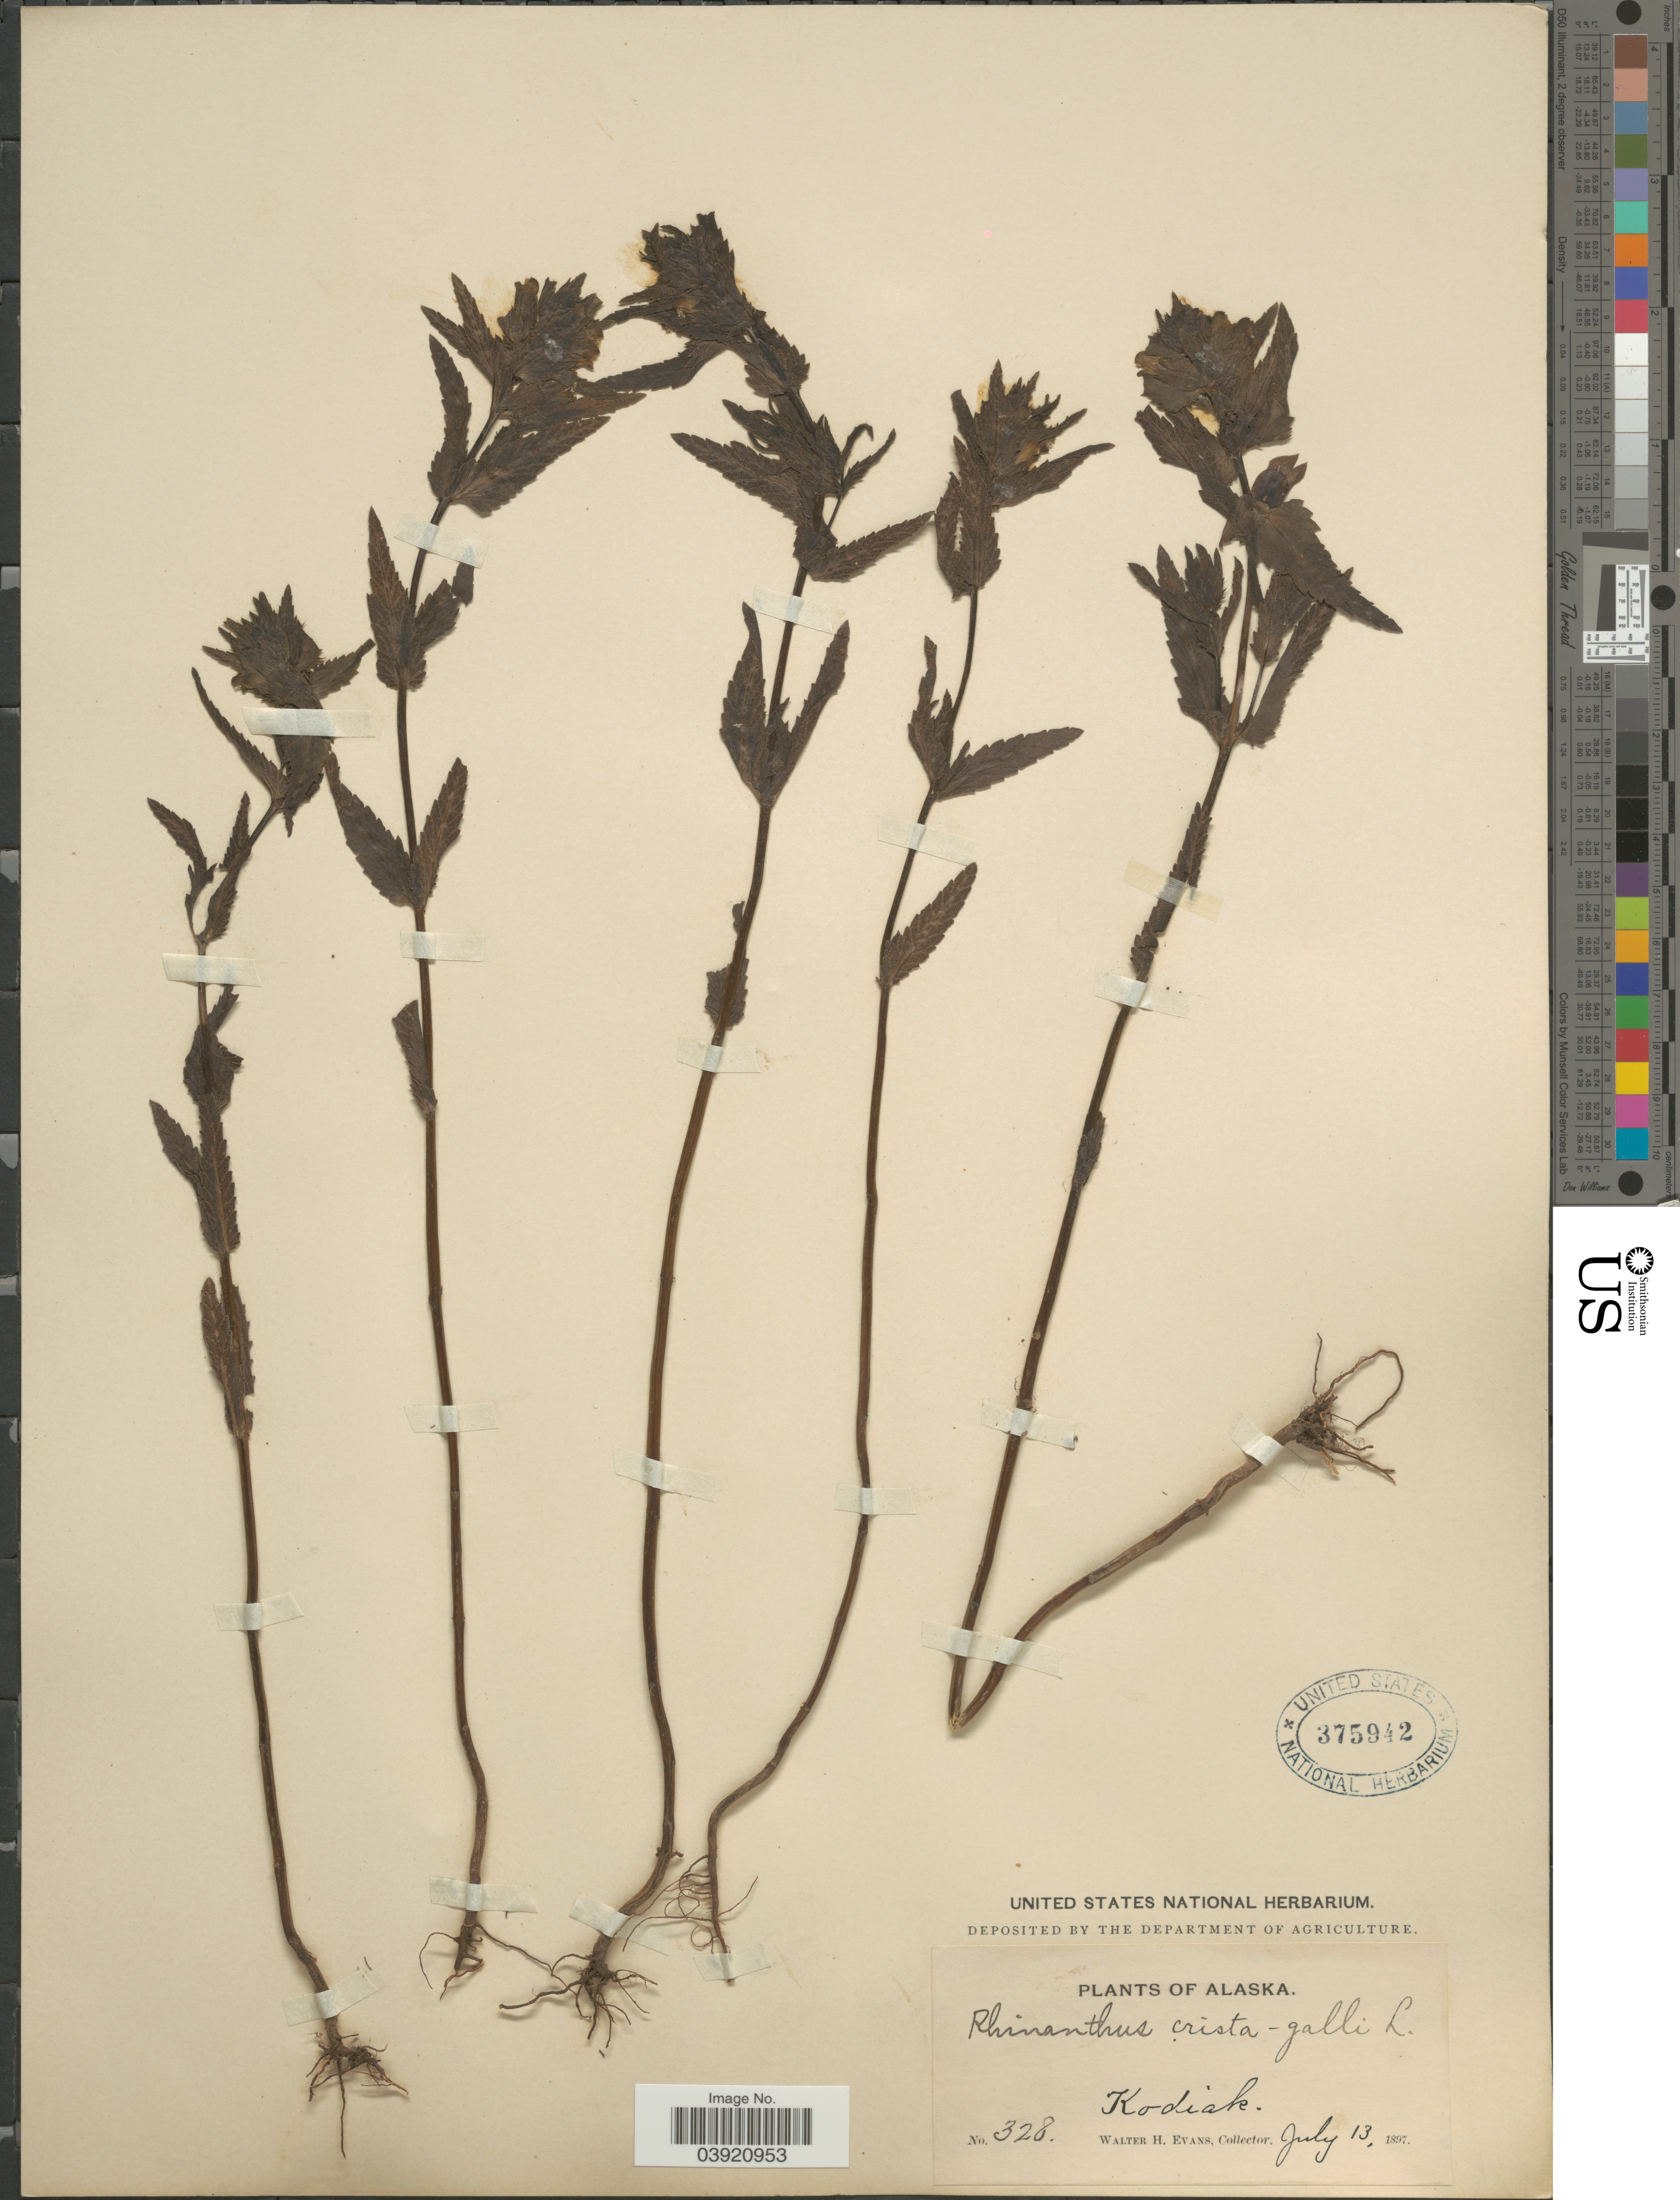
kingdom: Plantae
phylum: Tracheophyta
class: Magnoliopsida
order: Lamiales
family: Orobanchaceae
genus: Rhinanthus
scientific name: Rhinanthus major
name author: L.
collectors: W. H. Evans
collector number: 328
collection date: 1897-07-13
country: United States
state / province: Alaska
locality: Kodiak.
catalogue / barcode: US 375942